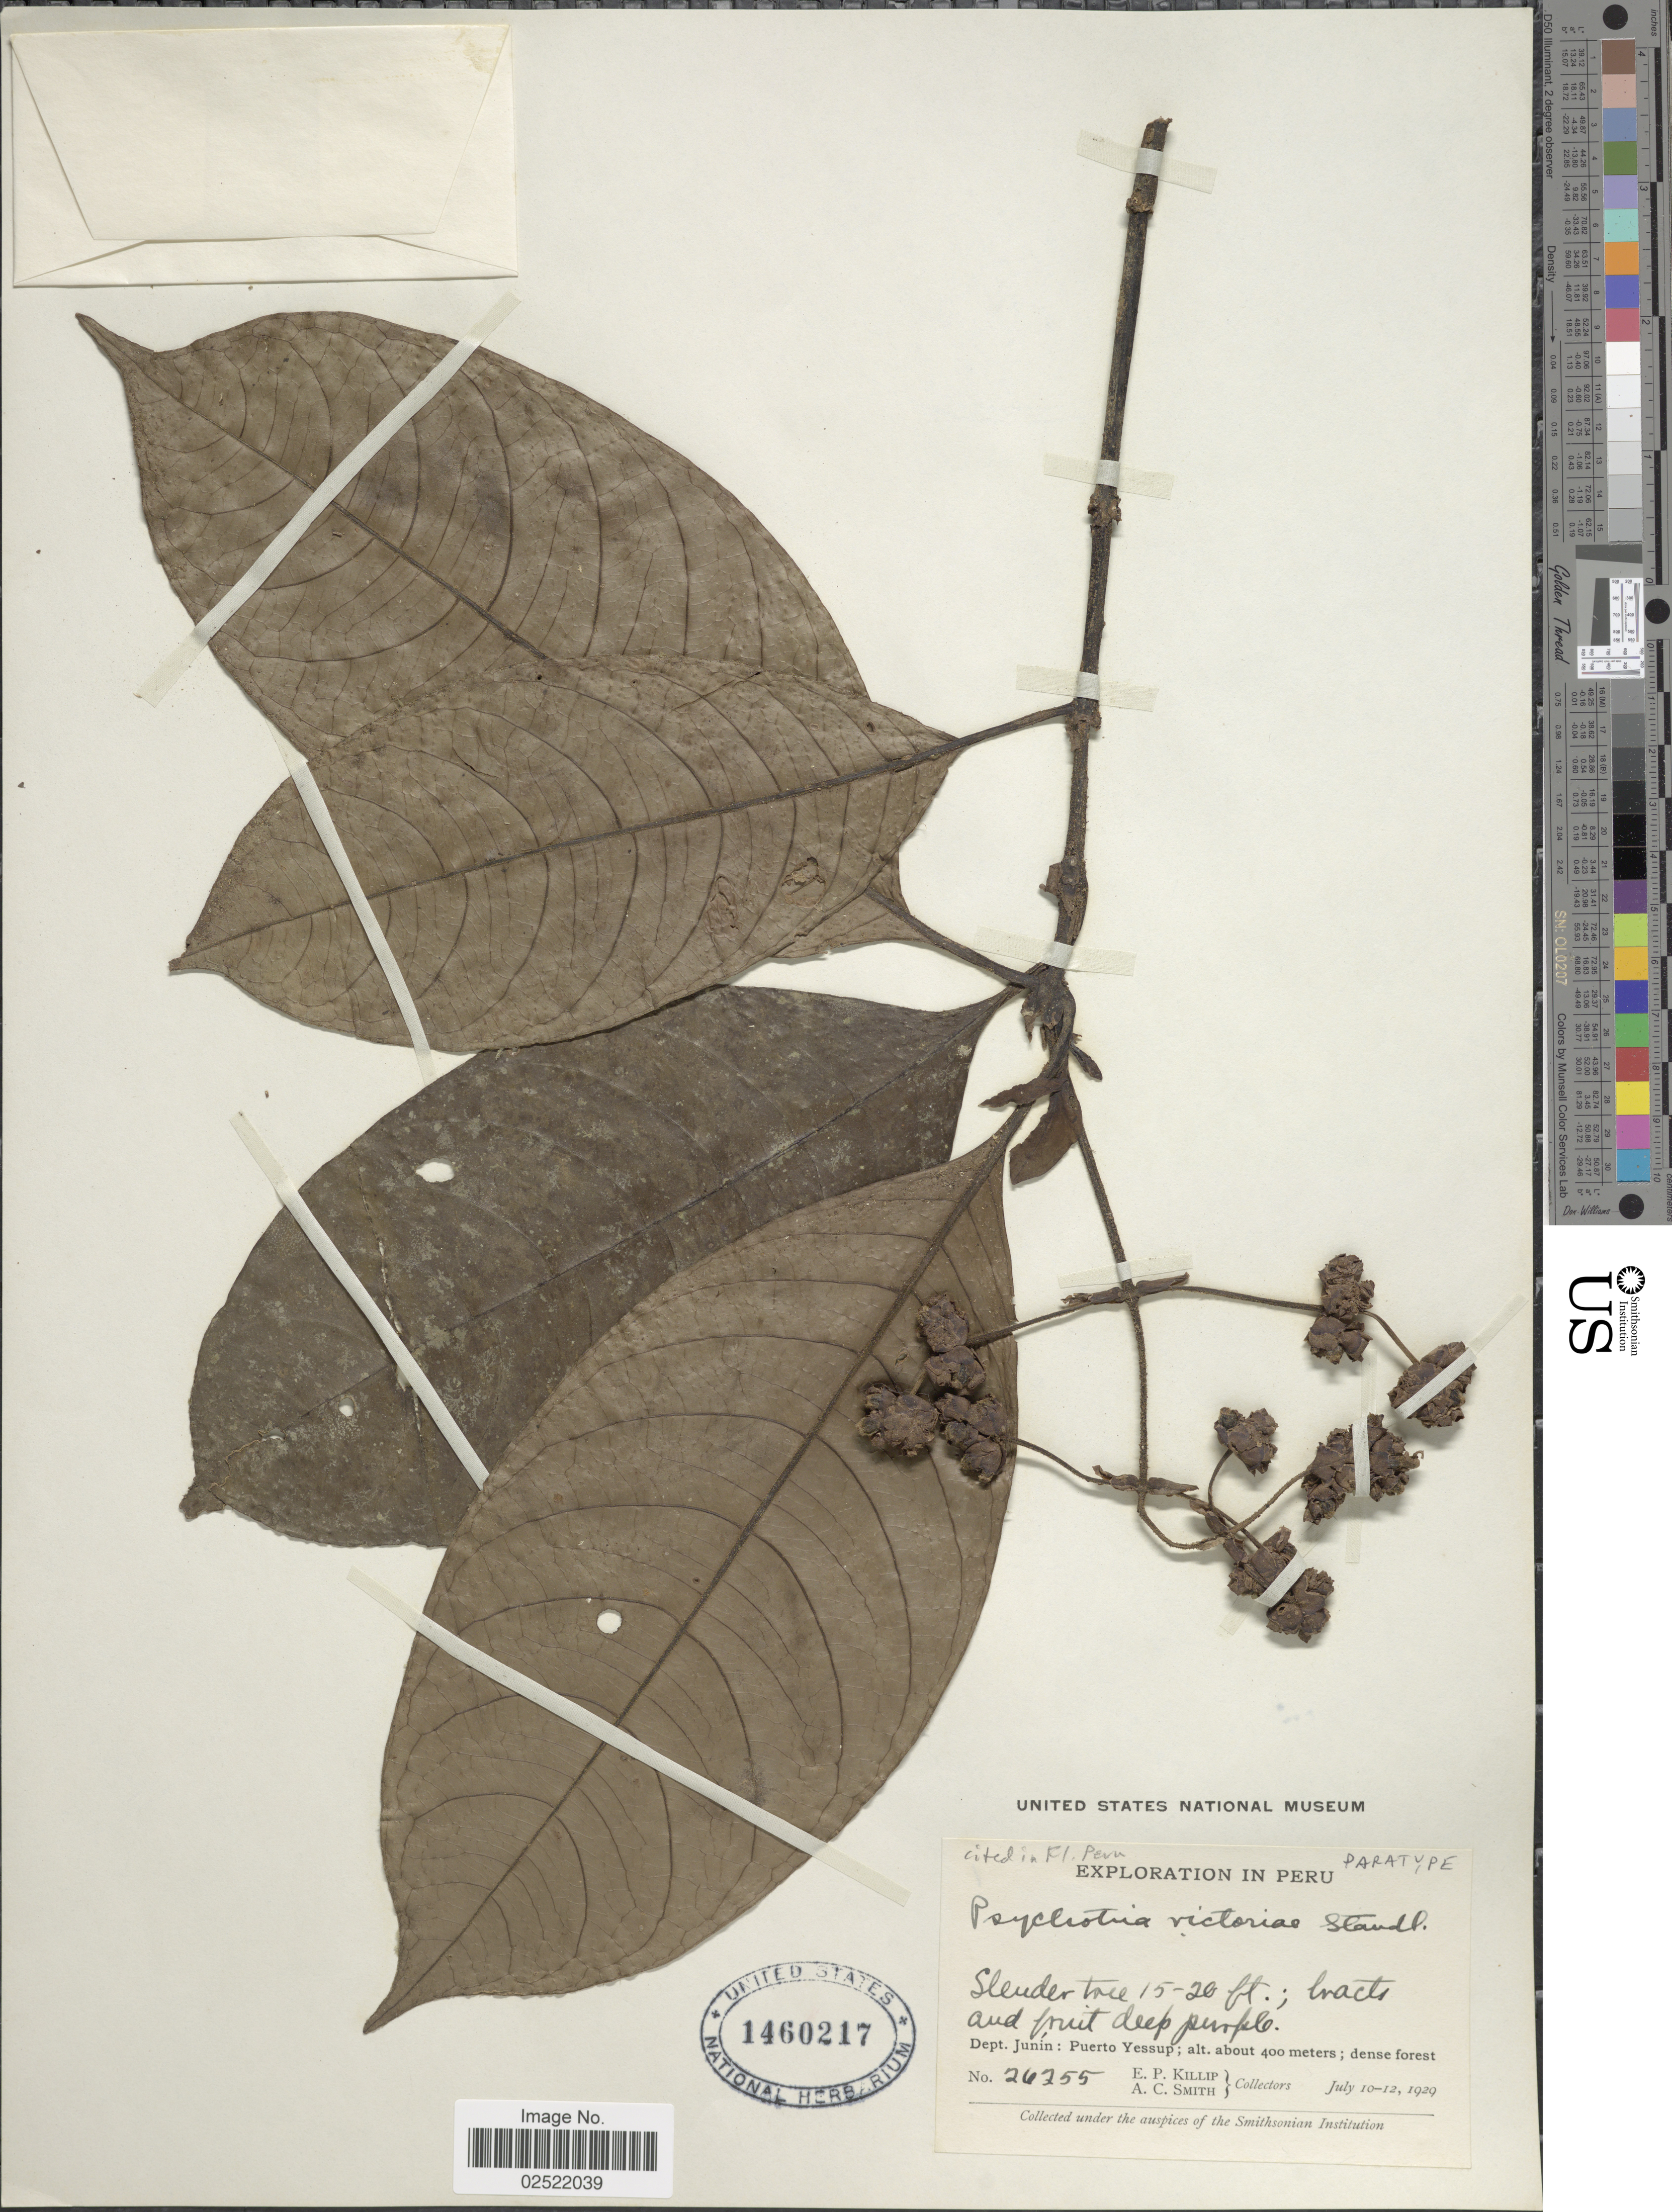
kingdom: Plantae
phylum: Tracheophyta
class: Magnoliopsida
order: Gentianales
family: Rubiaceae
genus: Psychotria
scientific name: Psychotria victoriae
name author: Standl.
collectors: E. P. Killip & A. C. Smith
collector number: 26755*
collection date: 1929-07-10/1929-07-12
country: Peru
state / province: Junín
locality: Dept. Junin: Puerto Yessup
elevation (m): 400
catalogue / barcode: US 1460217